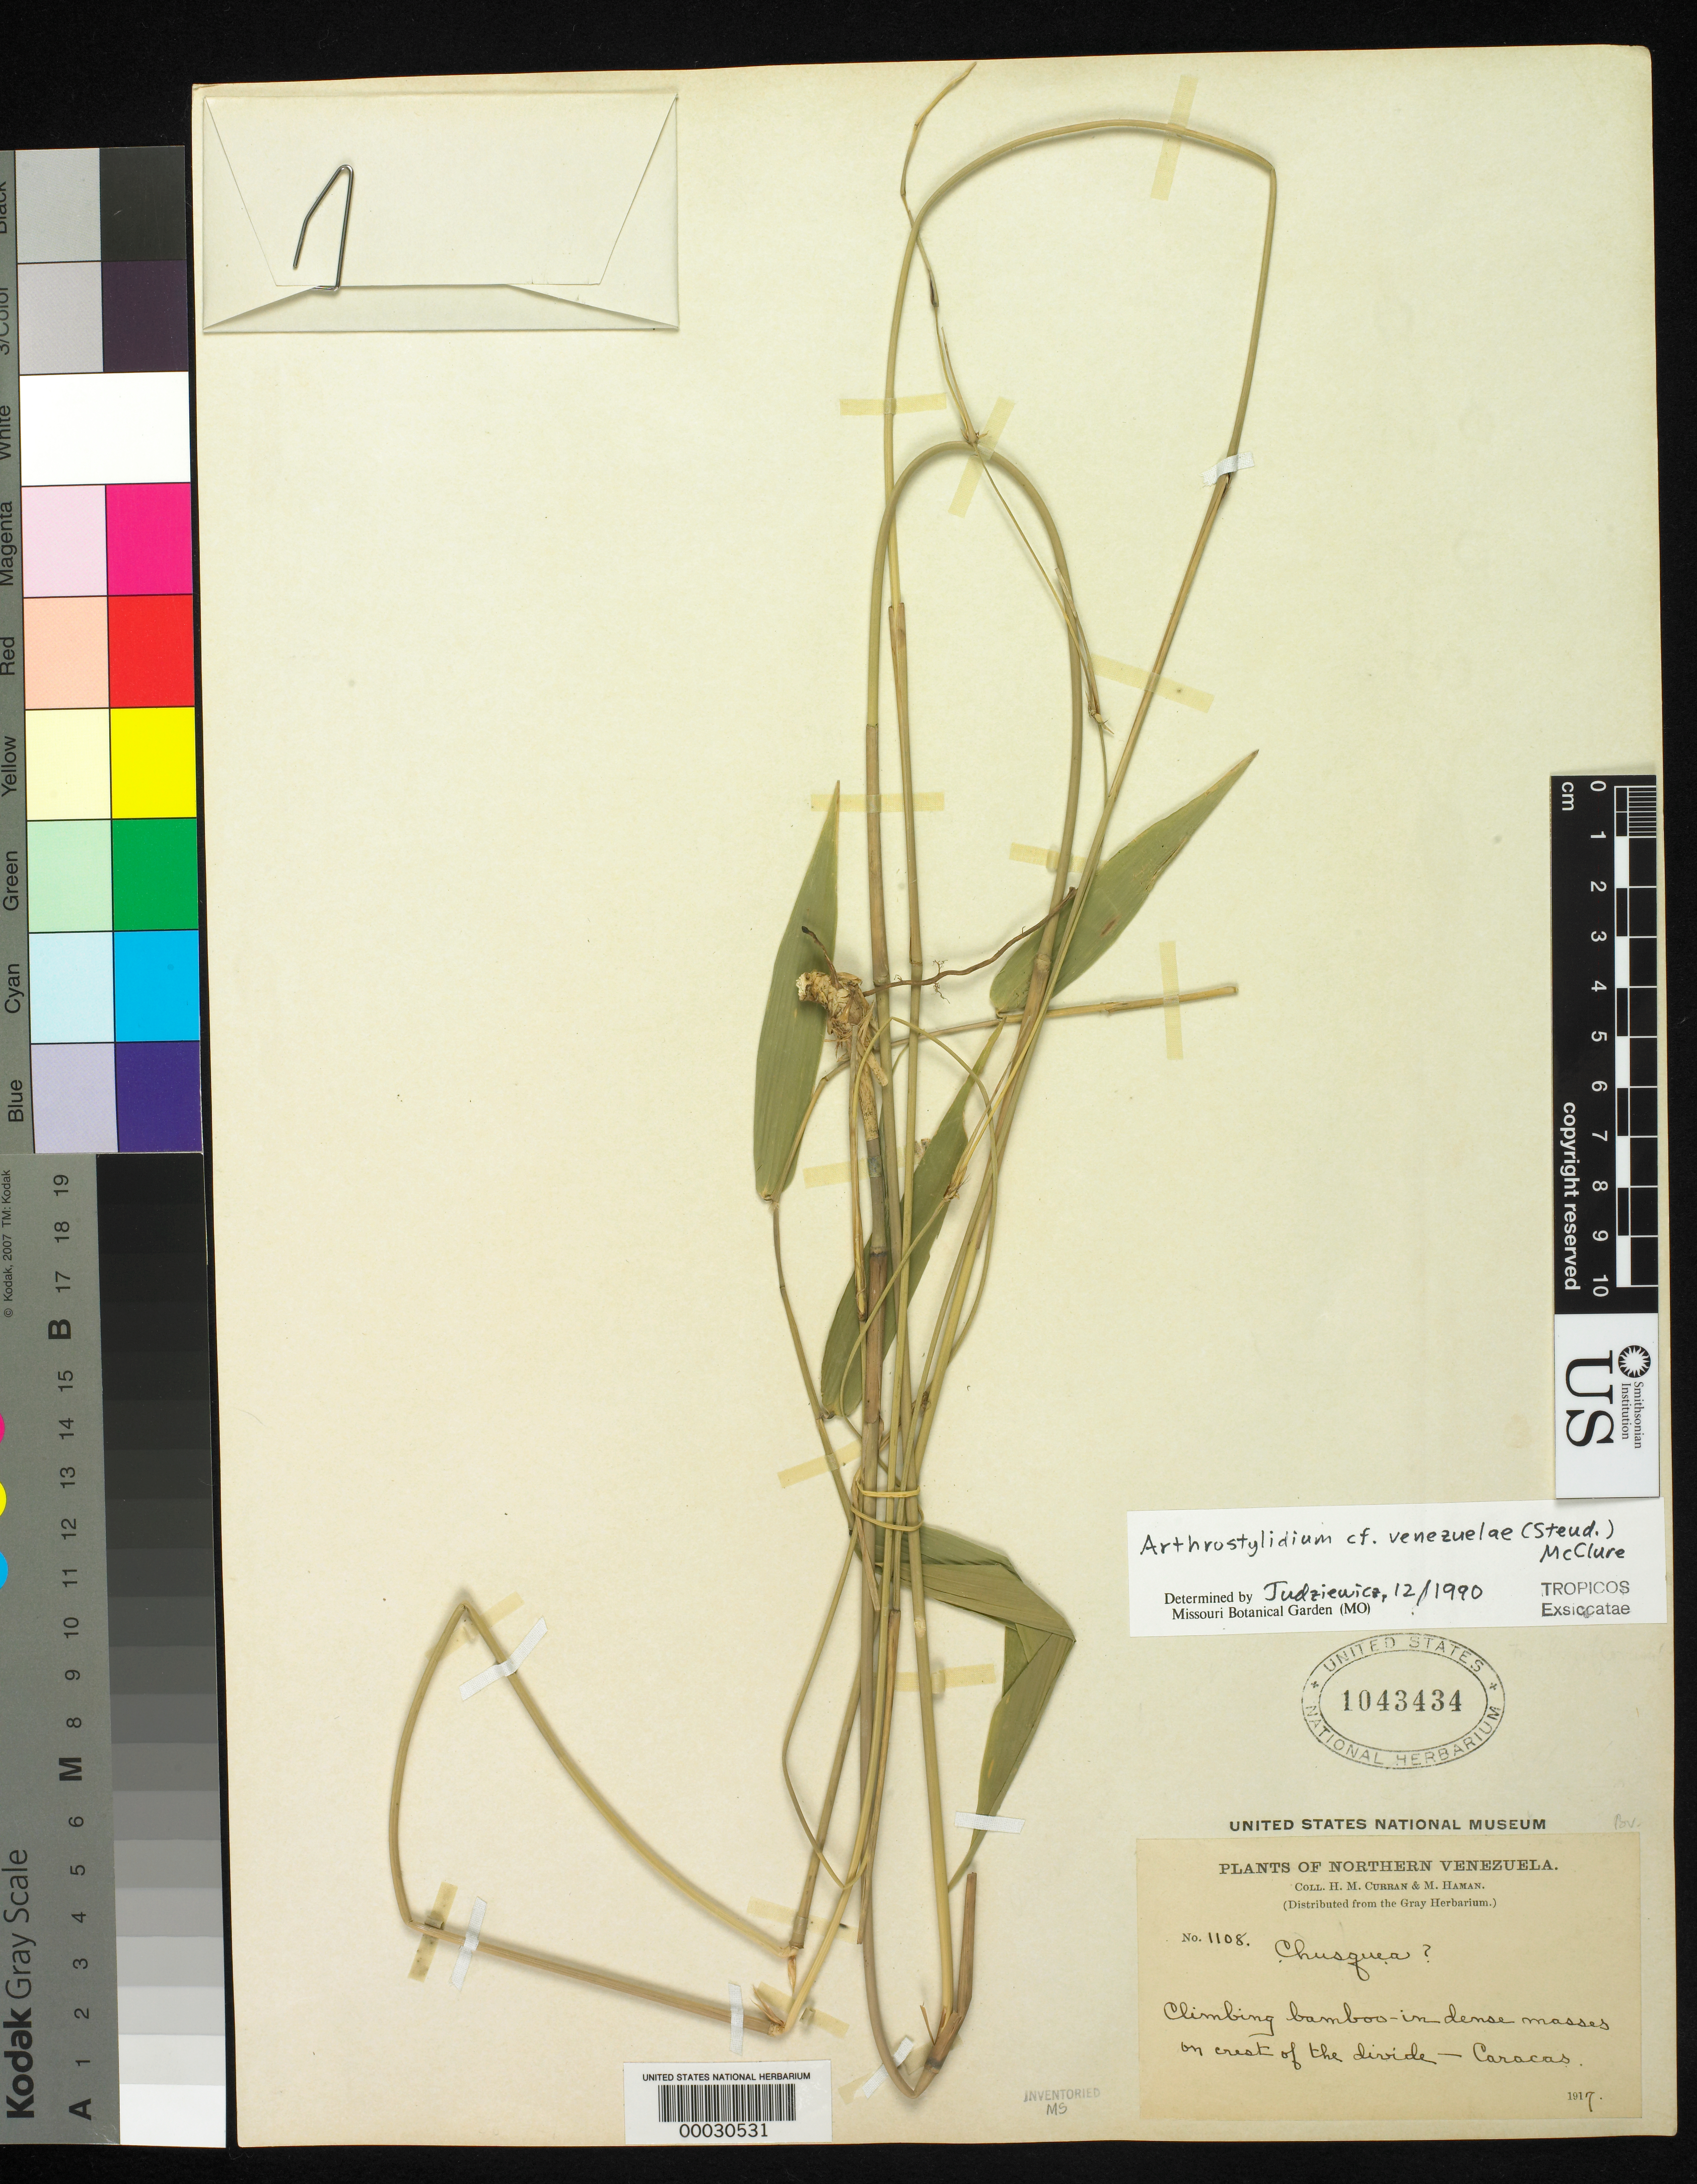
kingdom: Plantae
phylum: Tracheophyta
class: Liliopsida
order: Poales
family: Poaceae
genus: Arthrostylidium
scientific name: Arthrostylidium venezuelae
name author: (Steud.) McClure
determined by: Judziewicz, E. J.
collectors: H. M. Curran & M. Haman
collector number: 1108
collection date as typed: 1917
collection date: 1917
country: Venezuela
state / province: Distrito Federal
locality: Caracas, on crest of the divide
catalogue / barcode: US 1043434